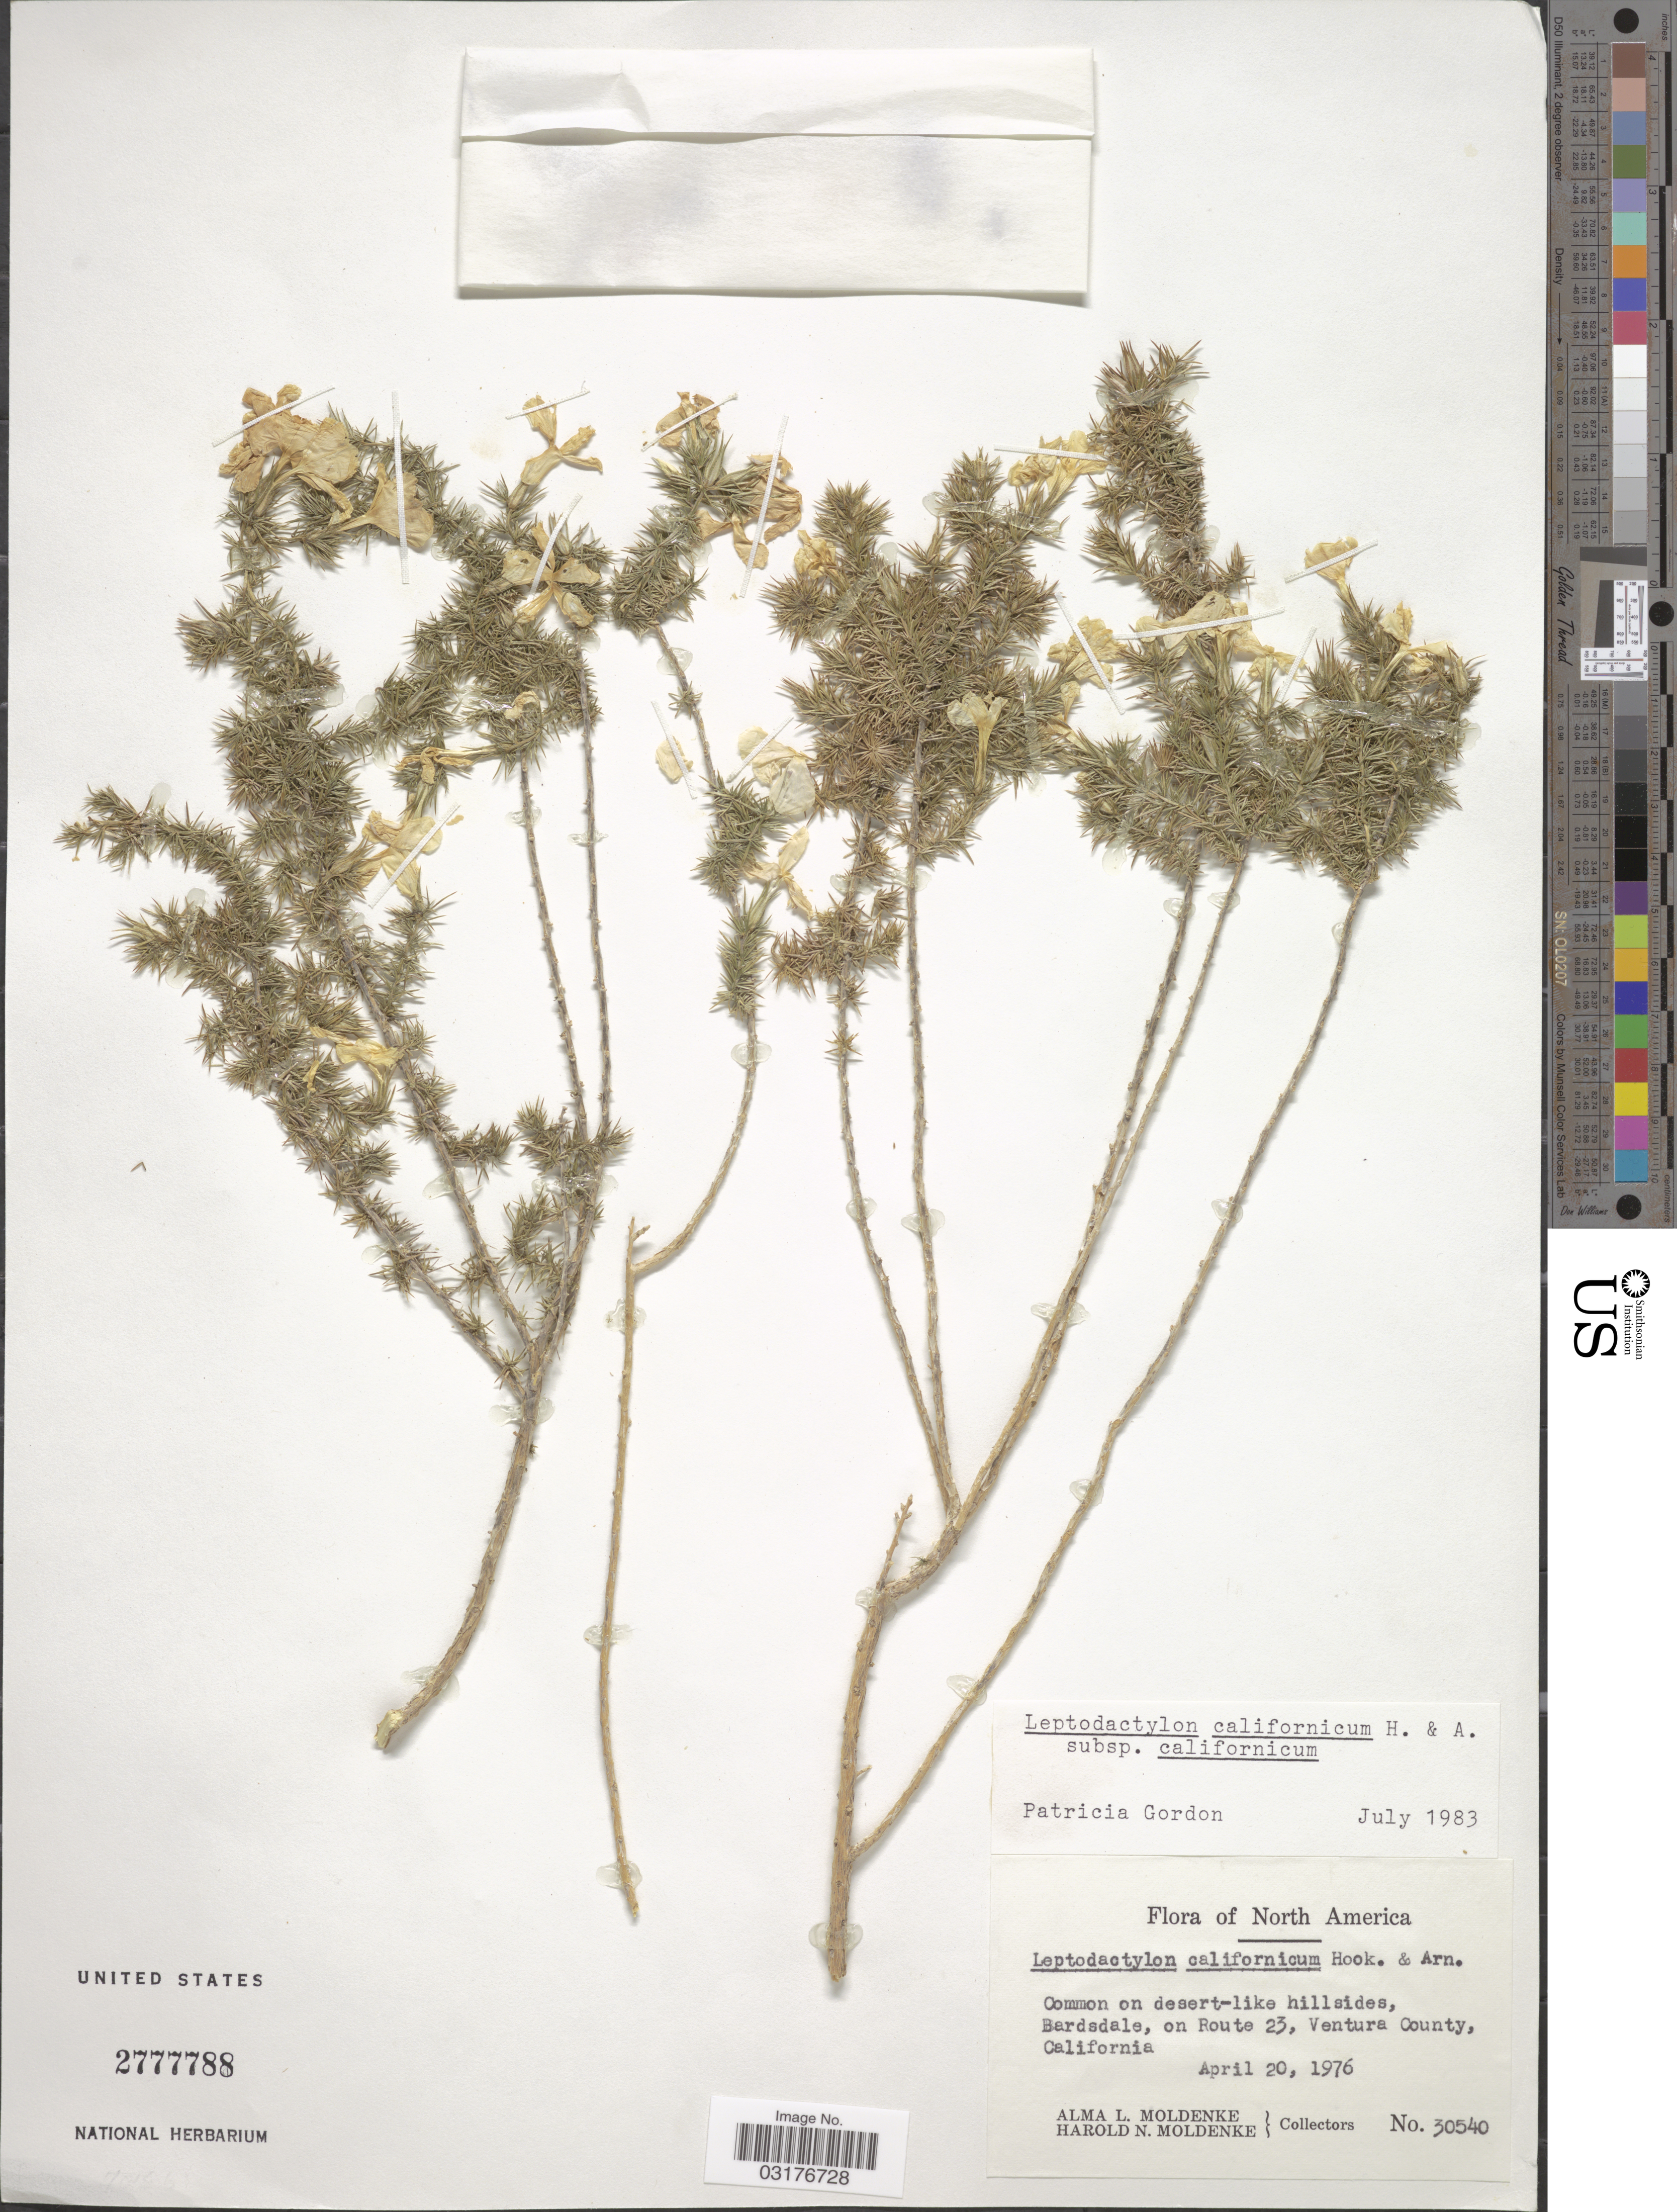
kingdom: Plantae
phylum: Tracheophyta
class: Magnoliopsida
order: Ericales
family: Polemoniaceae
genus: Linanthus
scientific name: Linanthus californicus subsp. californicus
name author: (Hook. & Arn.) J.M. Porter & L.A. Johnson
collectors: A. L. Moldenke & H. N. Moldenke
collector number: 30540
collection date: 1976-04-20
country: United States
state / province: California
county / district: Ventura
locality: Bardsdale, on Route 23, Ventura County.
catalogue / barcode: US 2777788